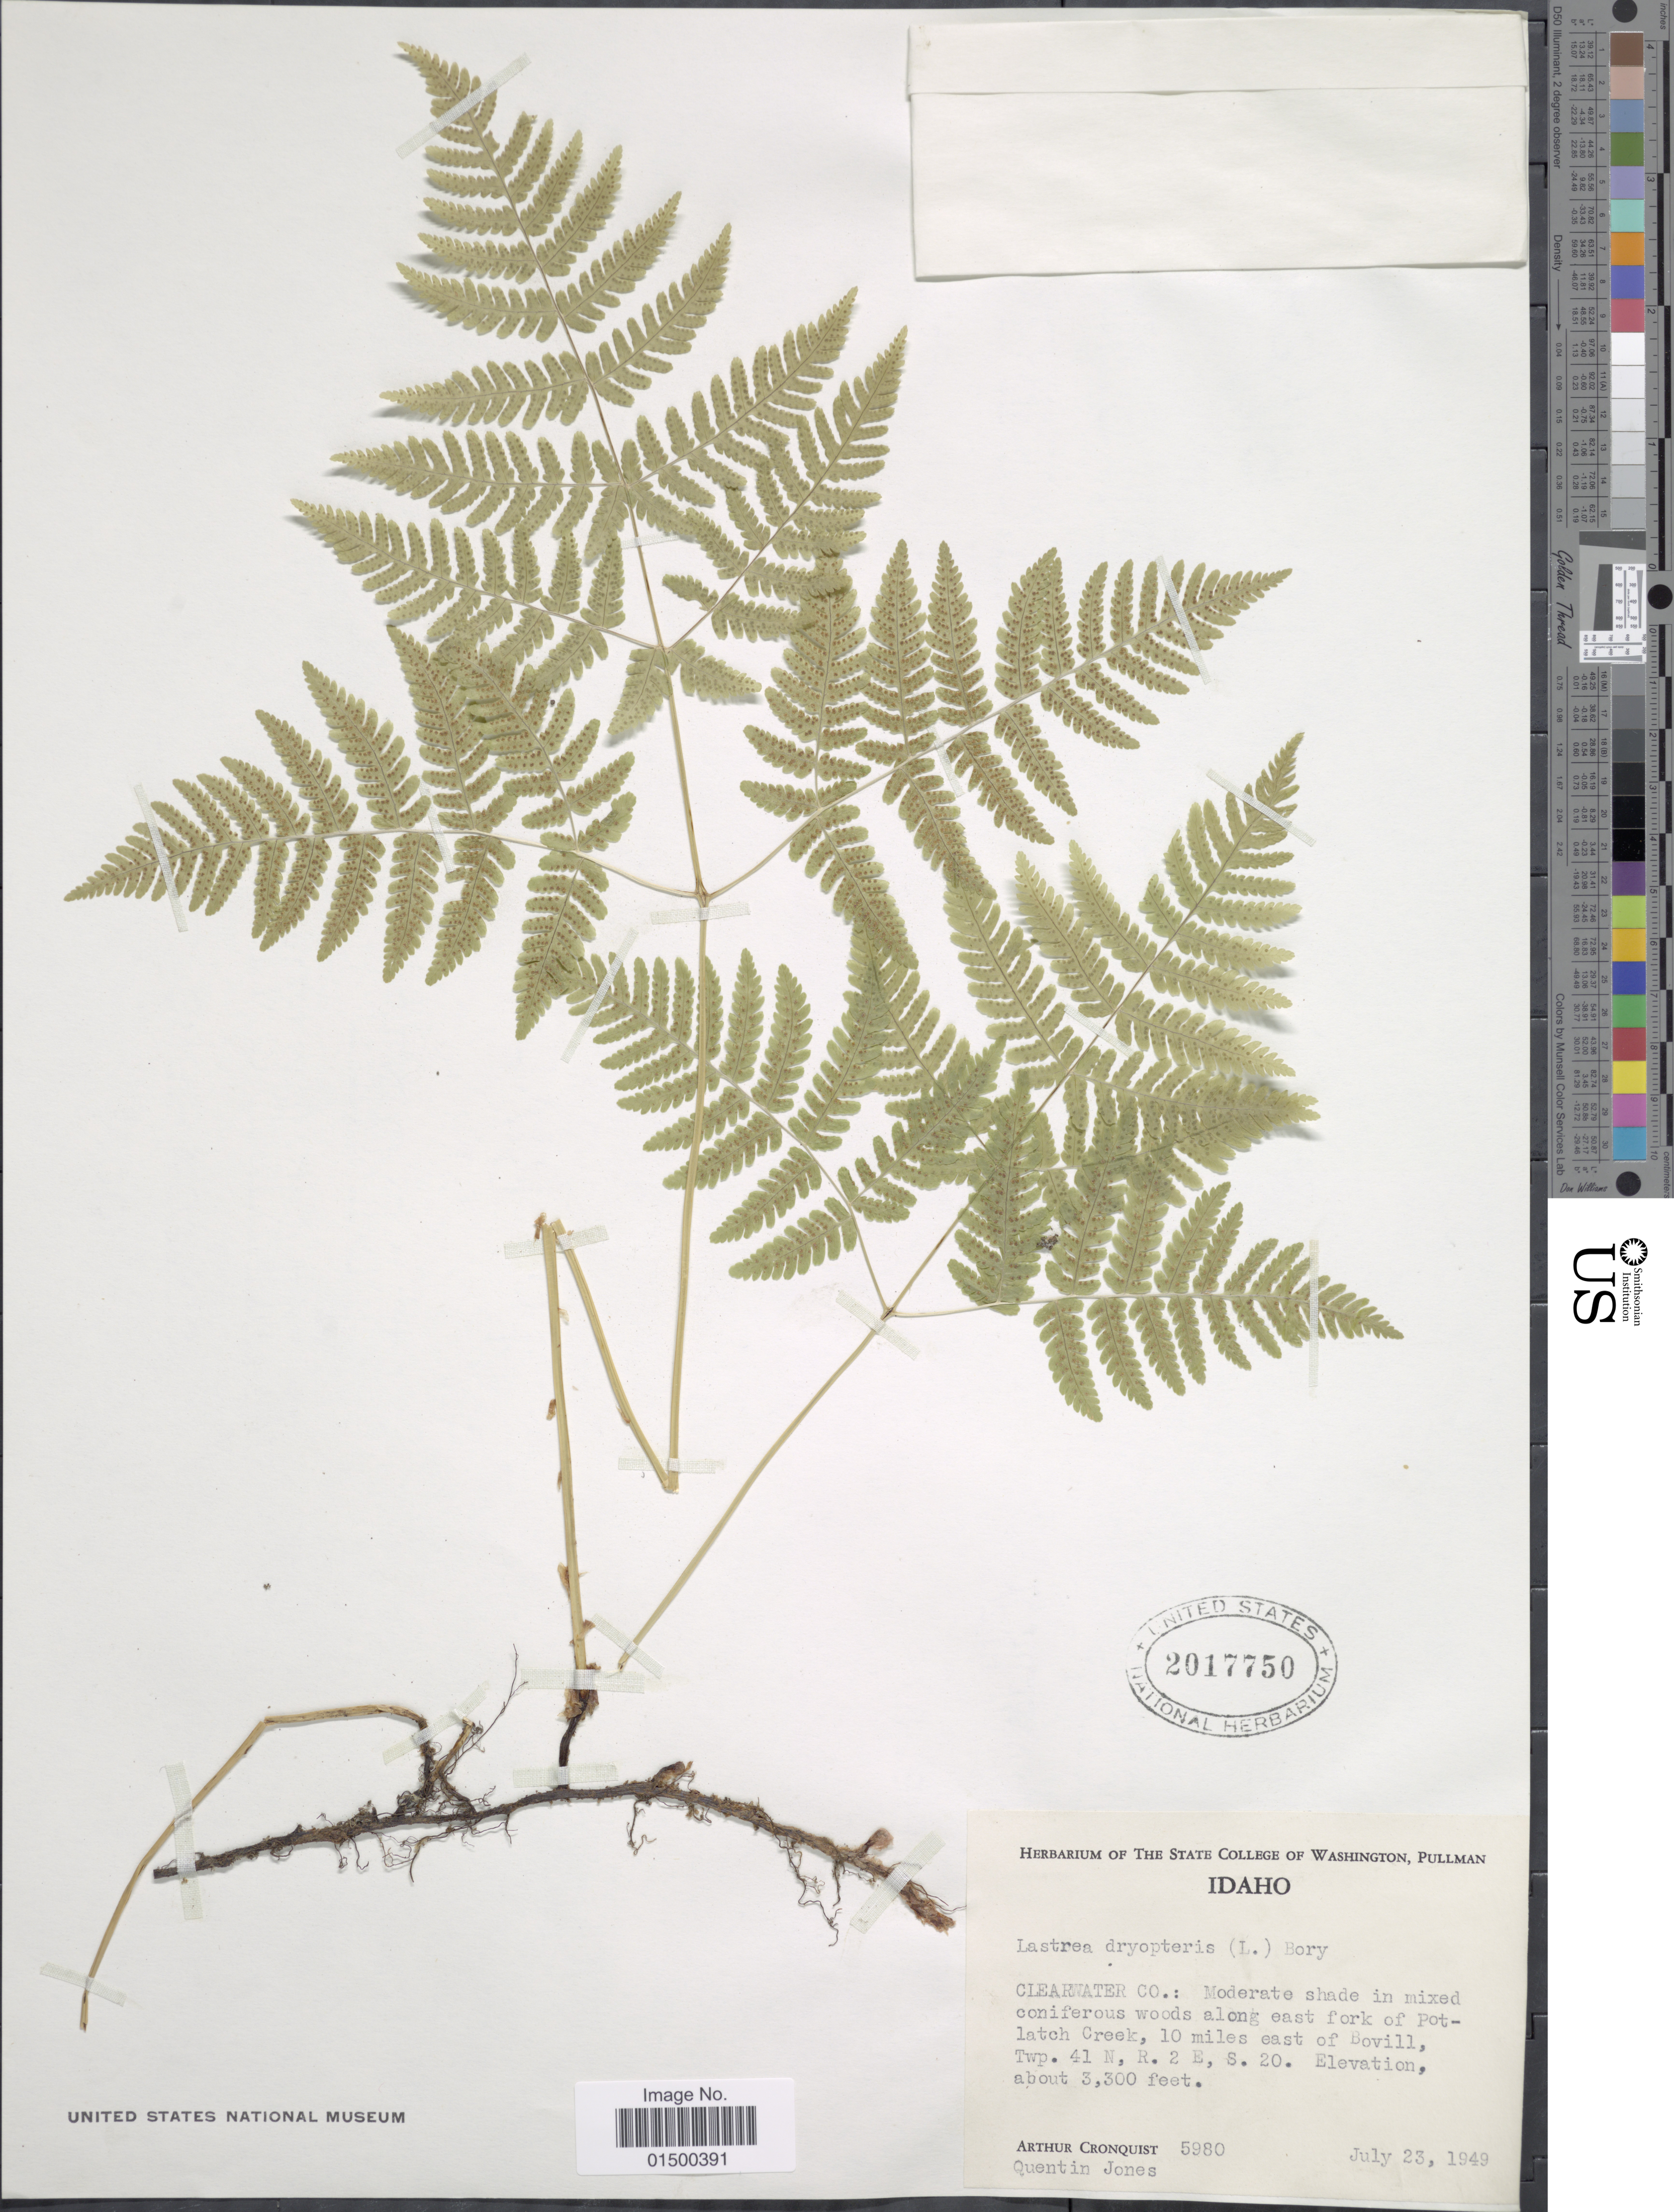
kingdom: Plantae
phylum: Tracheophyta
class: Polypodiopsida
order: Polypodiales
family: Cystopteridaceae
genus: Gymnocarpium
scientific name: Gymnocarpium disjunctum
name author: (Rupr.) Ching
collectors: A. J. Cronquist & Q. Jones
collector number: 5980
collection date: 1949-07-23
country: United States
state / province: Idaho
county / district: Clearwater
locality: Moderate shades in mixed coniferous woods along east fork of Potlatch Creek, 10 miles east of Bovill. Twp. 41 N,, R. E, S.20.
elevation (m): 1006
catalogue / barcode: US 2017750